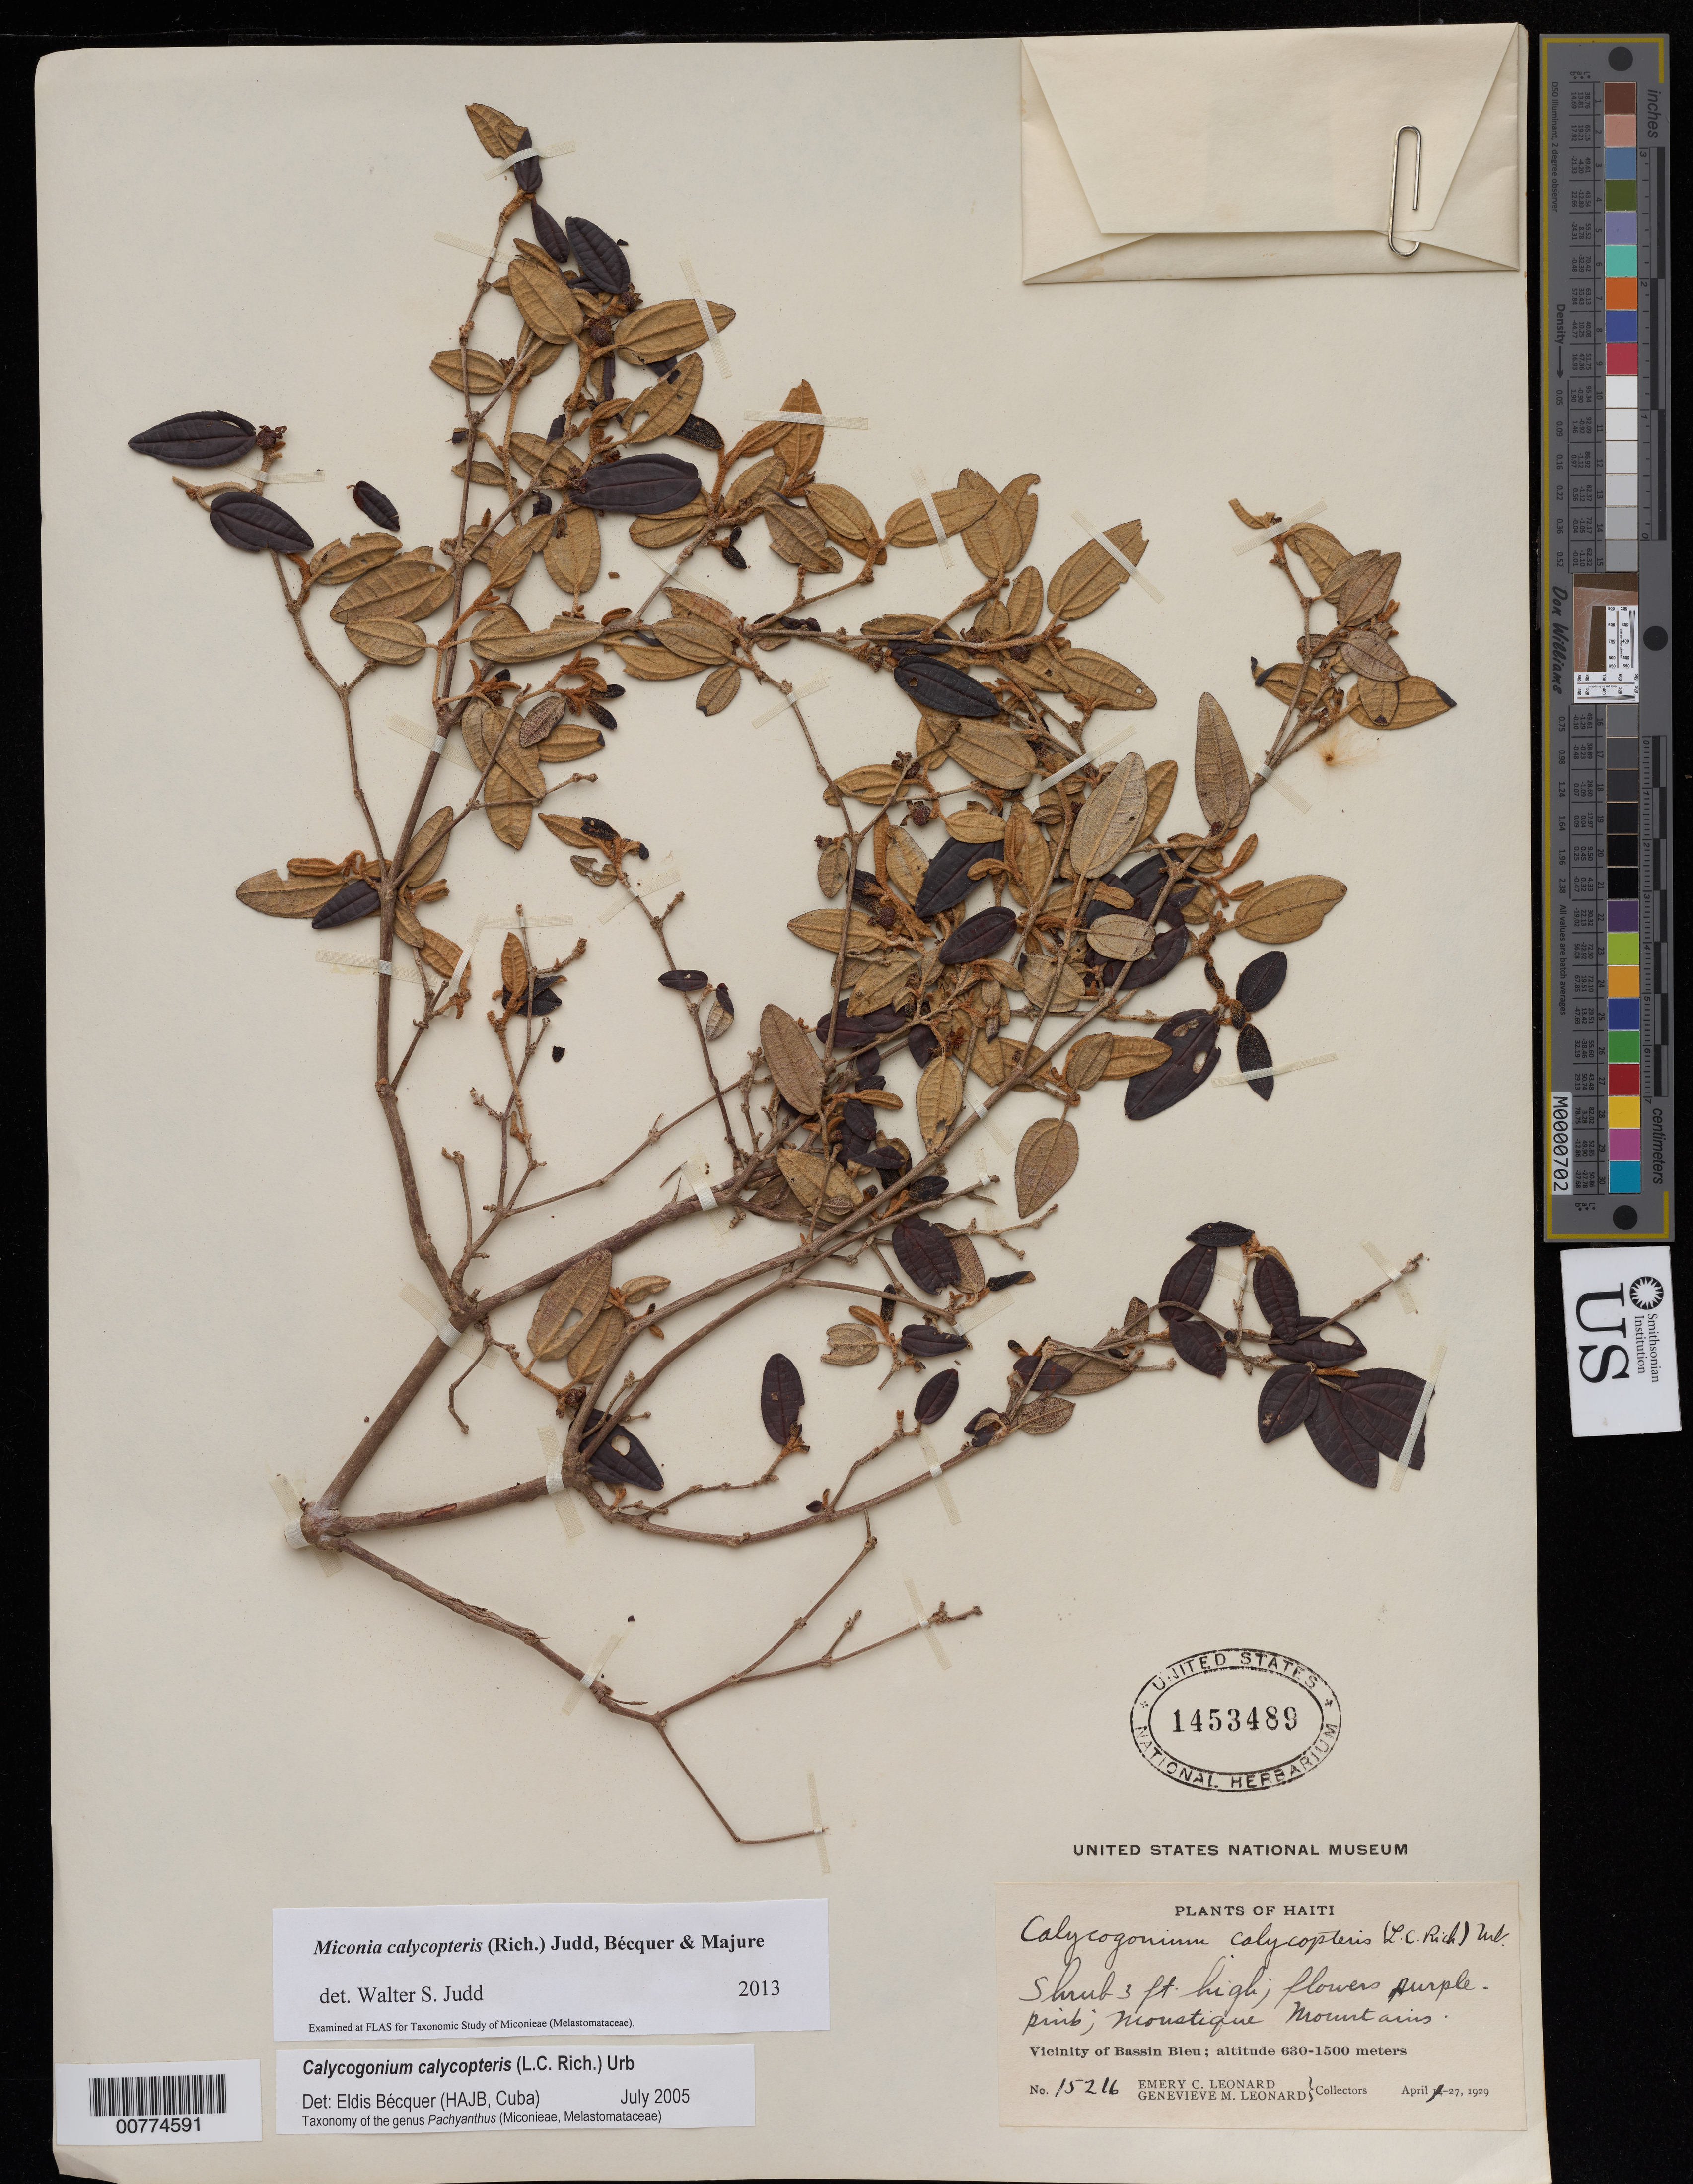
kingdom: Plantae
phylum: Tracheophyta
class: Magnoliopsida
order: Myrtales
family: Melastomataceae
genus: Miconia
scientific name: Miconia calycopteris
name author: (Rich.) Judd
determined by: Judd, Walter S.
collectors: E. C. Leonard & G. M. Leonard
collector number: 15216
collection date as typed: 27 Apr 1929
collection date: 1929-04-27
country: Haiti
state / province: Nord-Ouest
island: Hispaniola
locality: Vicinity of Bassin Bleu, Moustique Mountains.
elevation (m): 630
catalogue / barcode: US 1453489